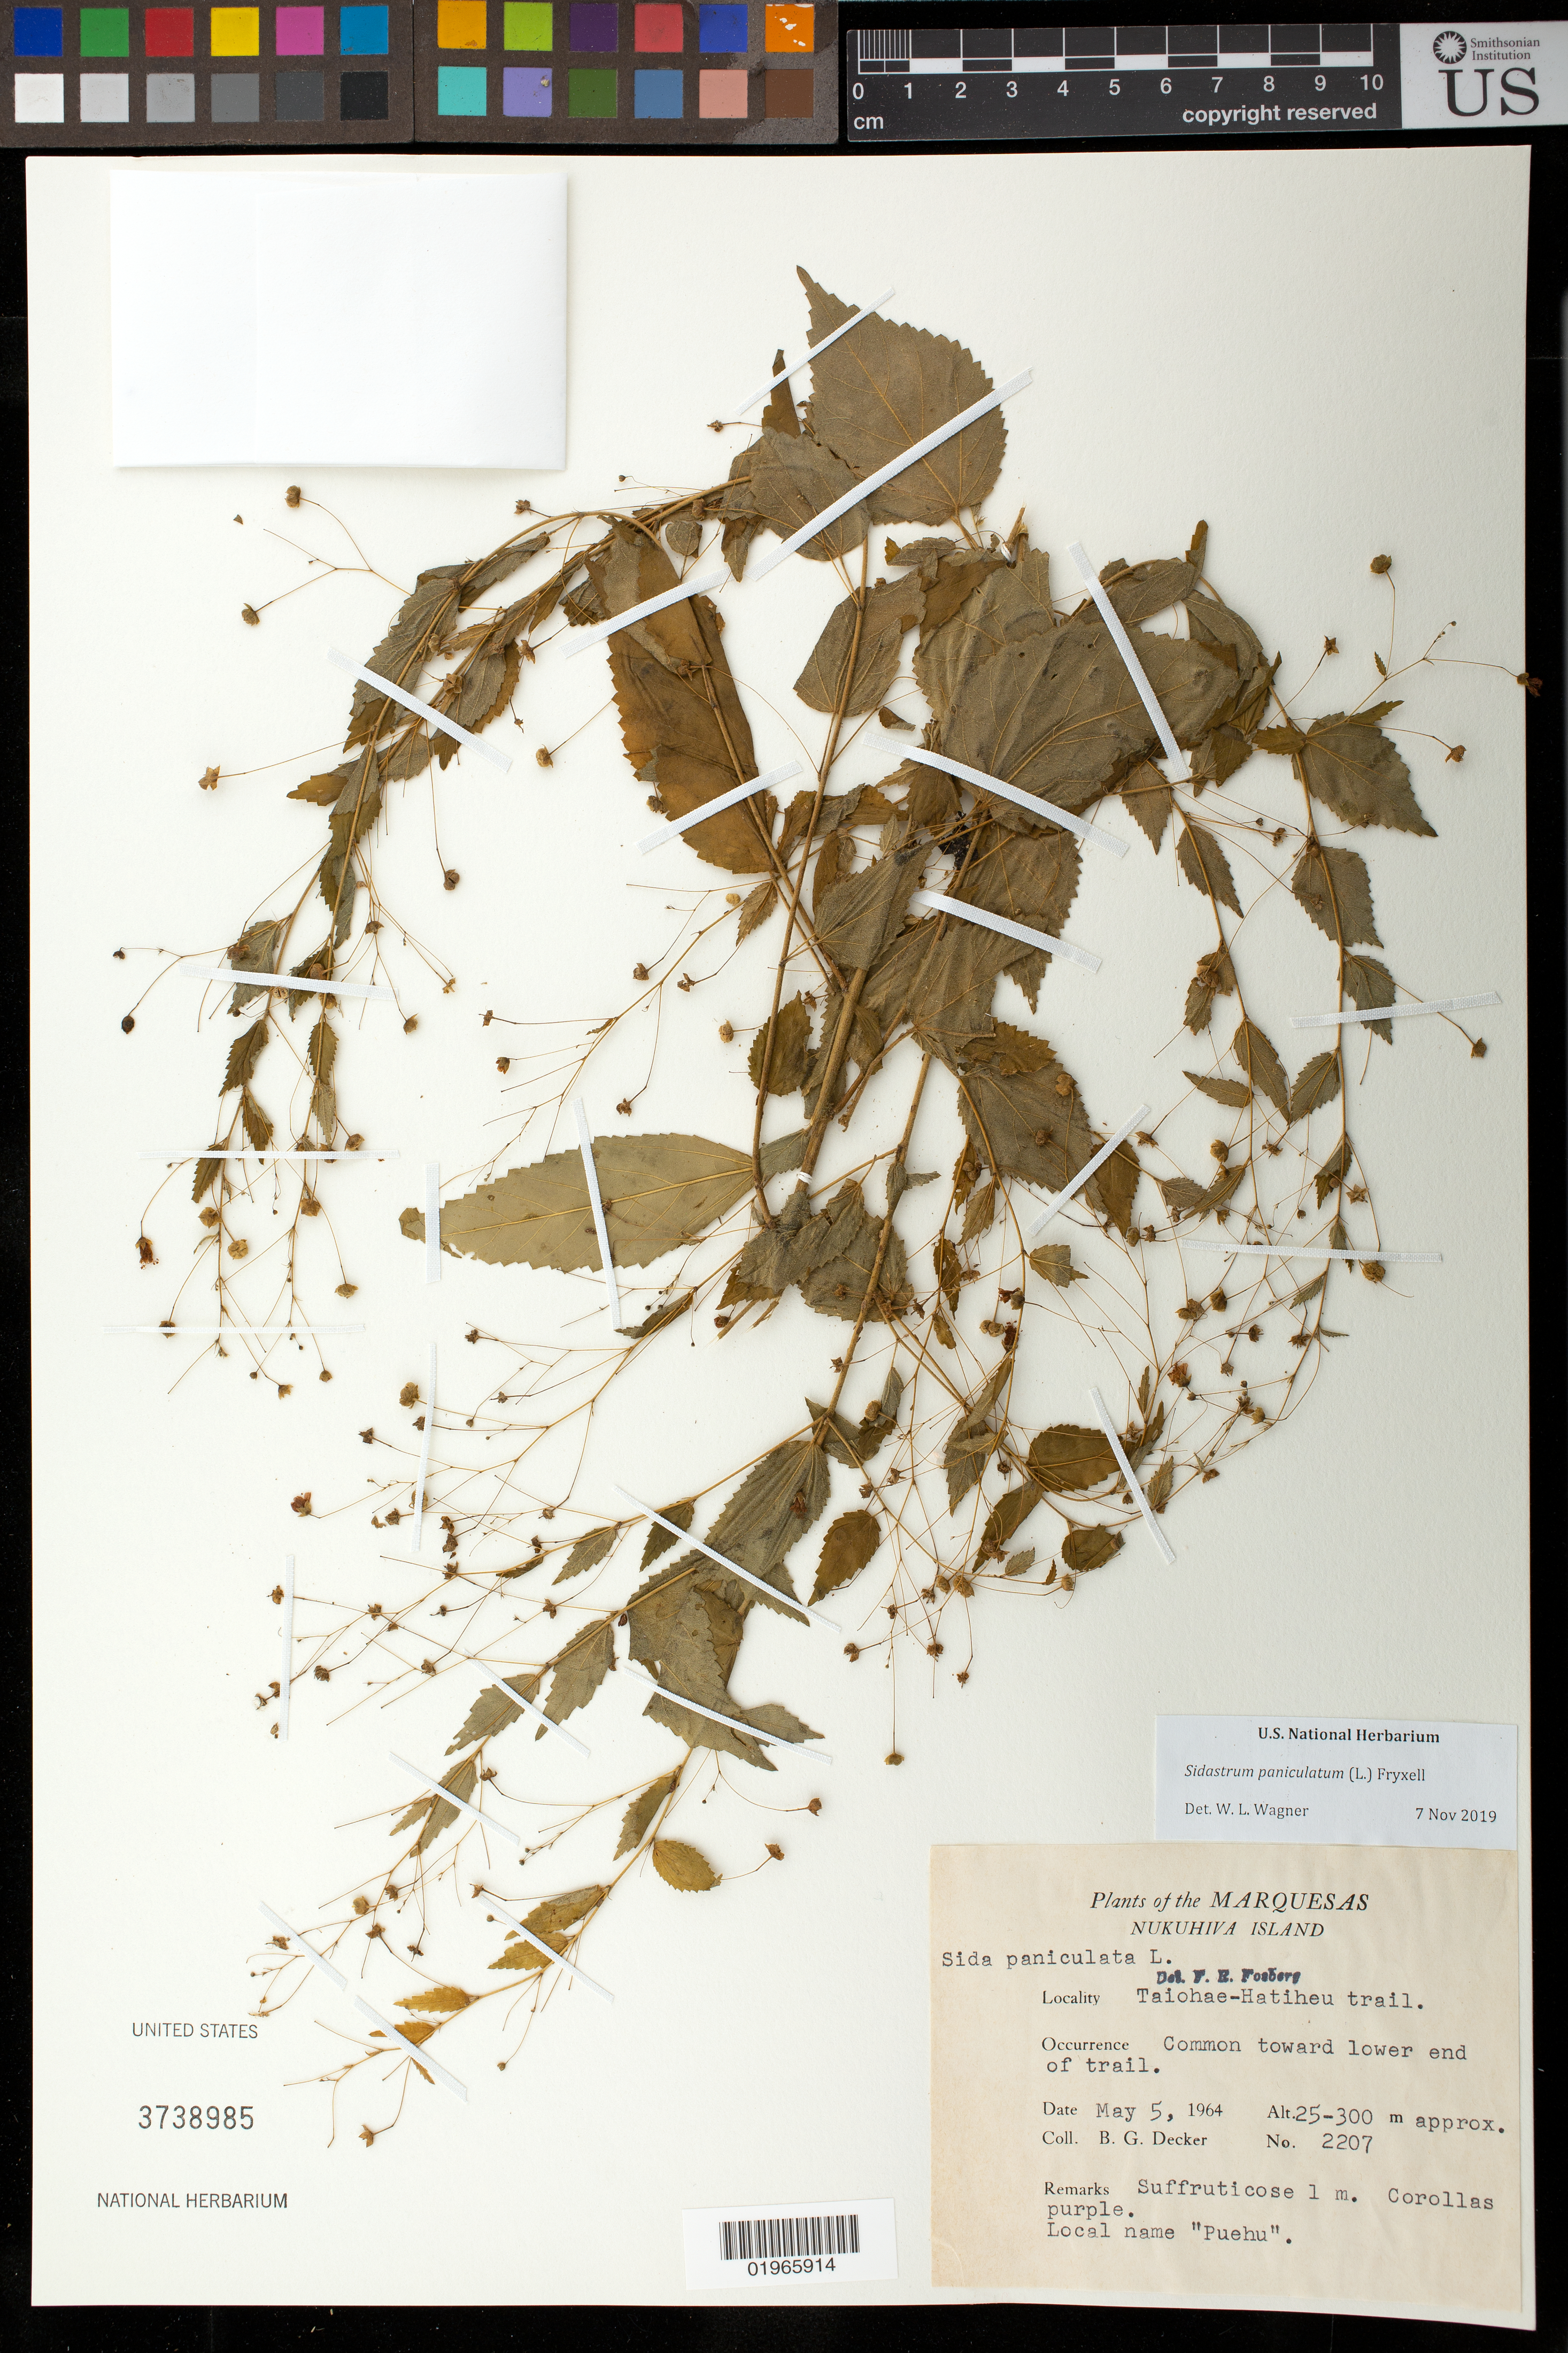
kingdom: Plantae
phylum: Tracheophyta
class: Magnoliopsida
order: Malvales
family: Malvaceae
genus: Sidastrum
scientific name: Sidastrum paniculatum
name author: (L.) Fryxell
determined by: Wagner, W. L., (BOT), Smithsonian Institution - National Museum of Natural History (UNITED STATES)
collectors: B. G. Decker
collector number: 2207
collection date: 1964-05-05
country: French Polynesia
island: Nuku Hiva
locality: Taiohae-Hatiheu Trail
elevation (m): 25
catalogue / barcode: US 3738985